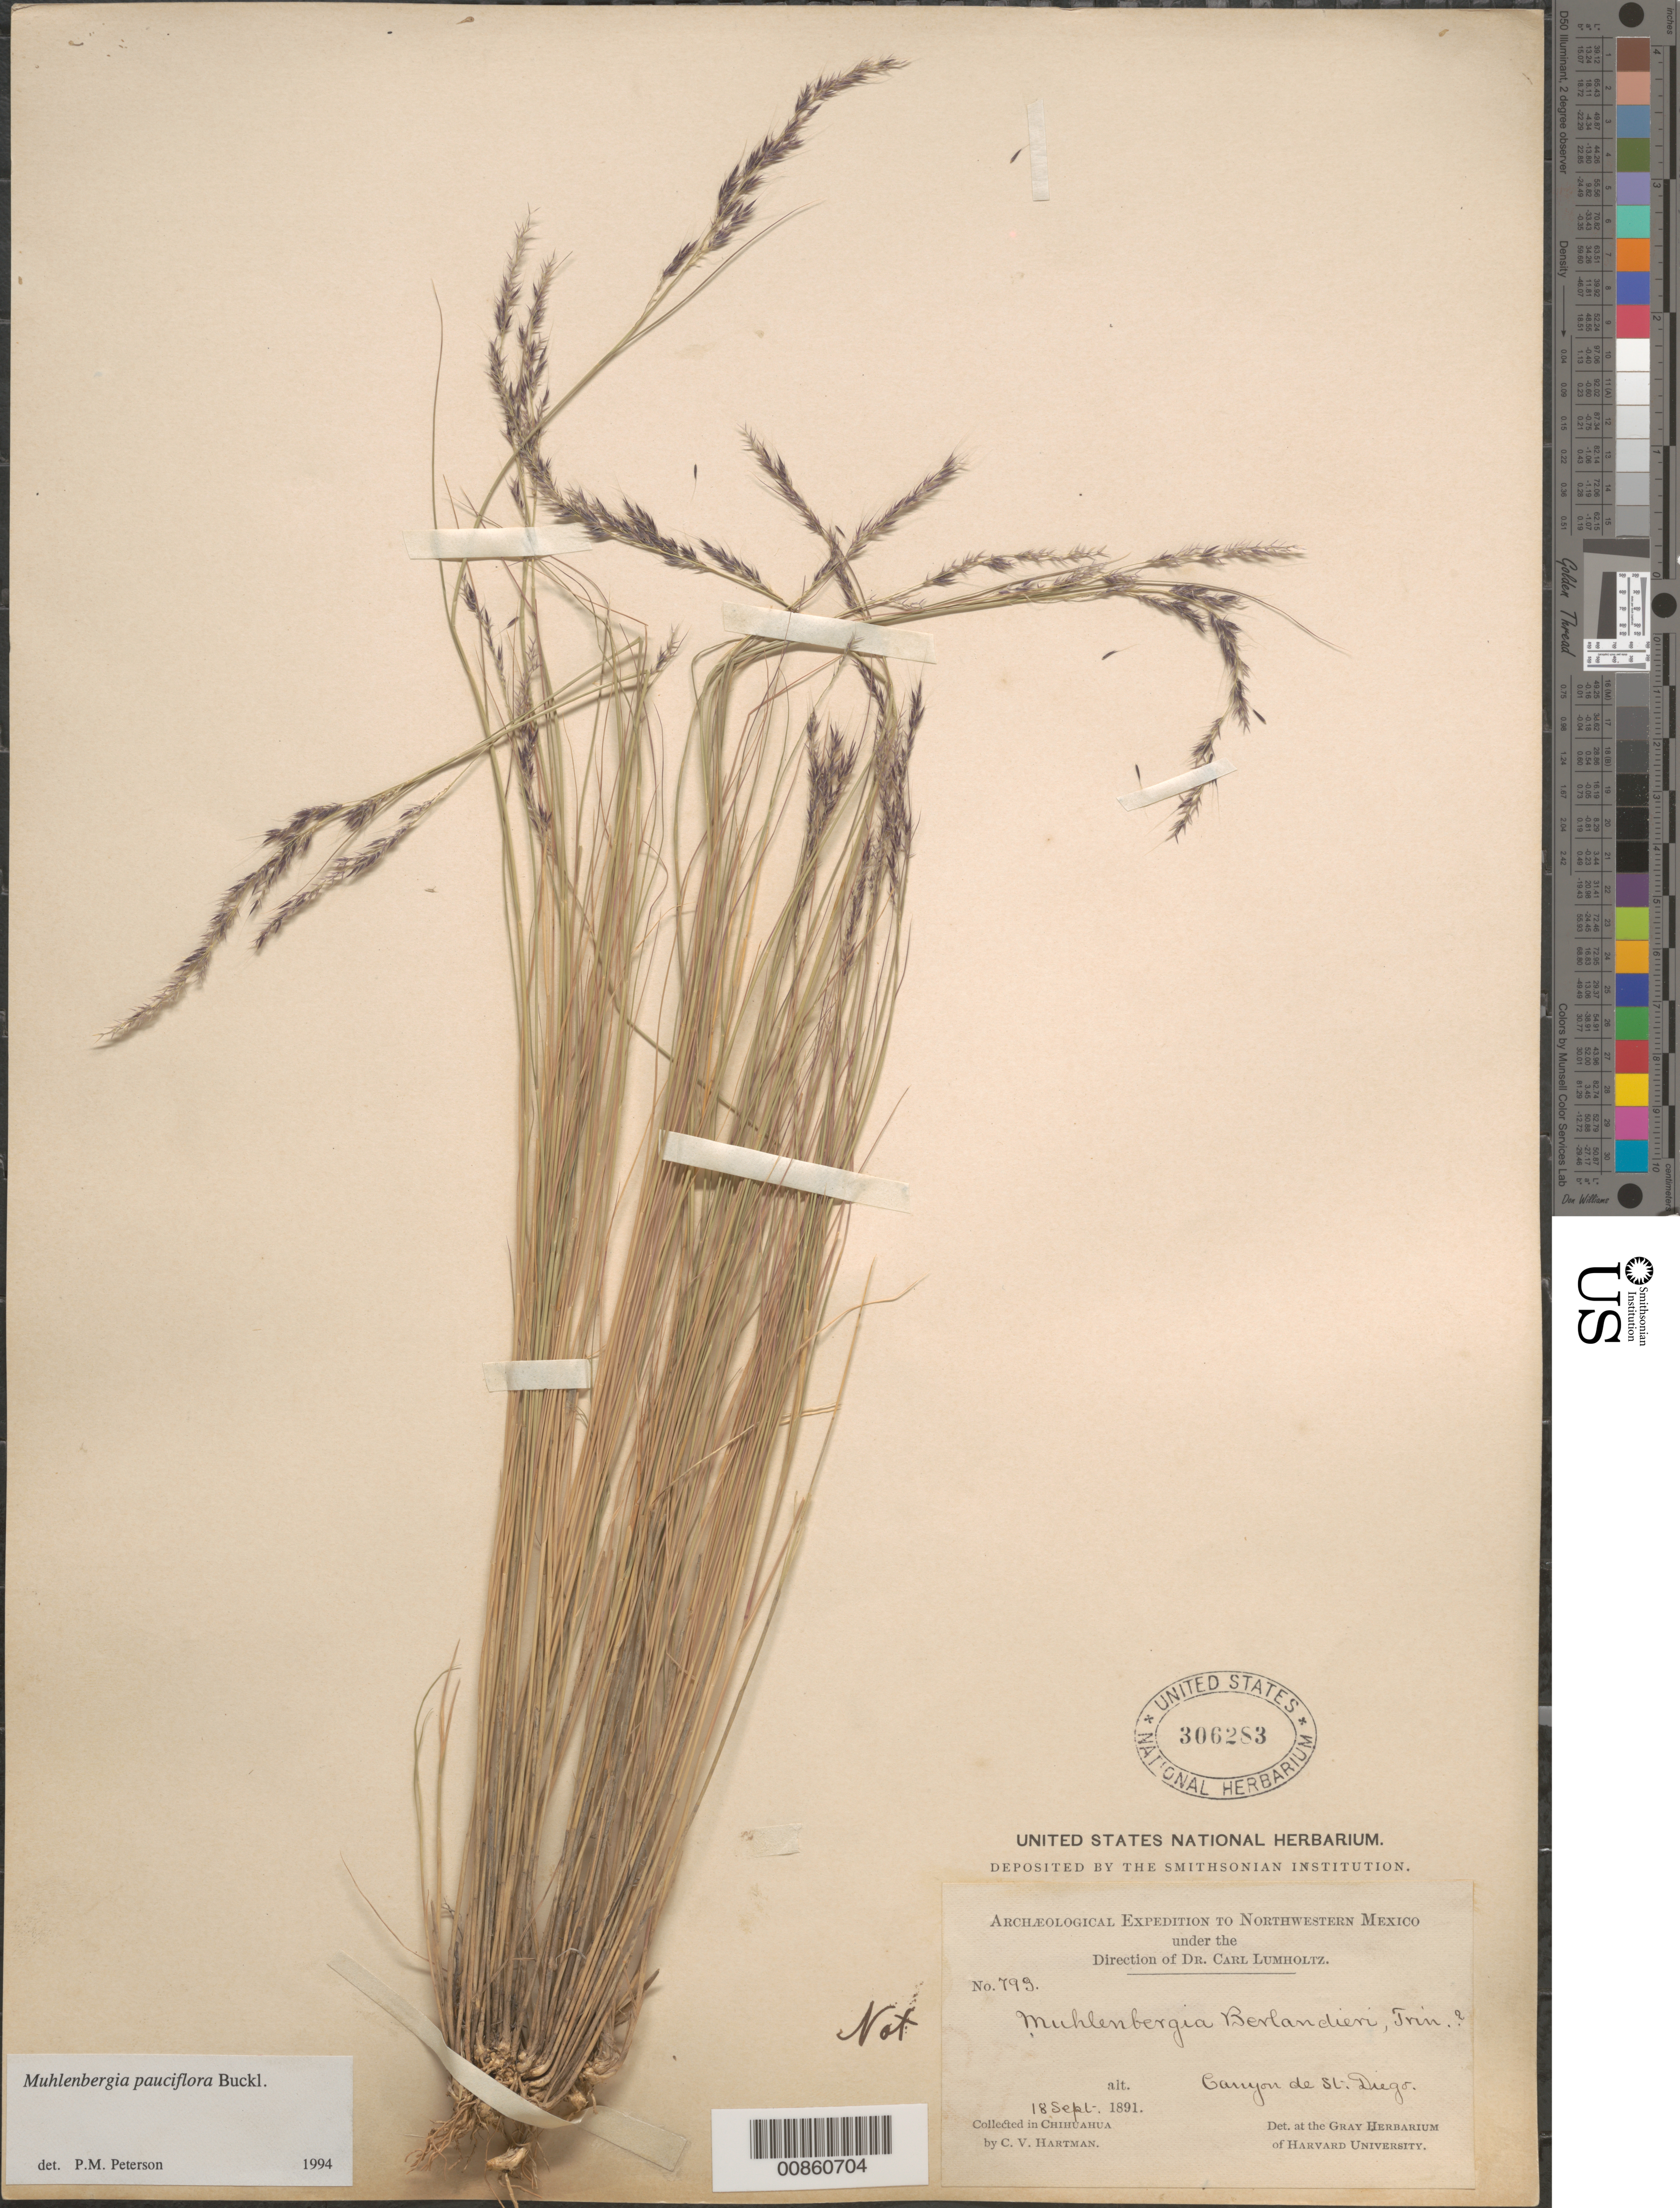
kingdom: Plantae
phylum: Tracheophyta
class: Liliopsida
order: Poales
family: Poaceae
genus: Muhlenbergia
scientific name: Muhlenbergia pauciflora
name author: Buckley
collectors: C. V. Hartman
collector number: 799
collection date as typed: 18 Sep 1891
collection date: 1891-09-18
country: Mexico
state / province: Chihuahua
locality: Canyon de San Diego, Chih.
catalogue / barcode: US 306283